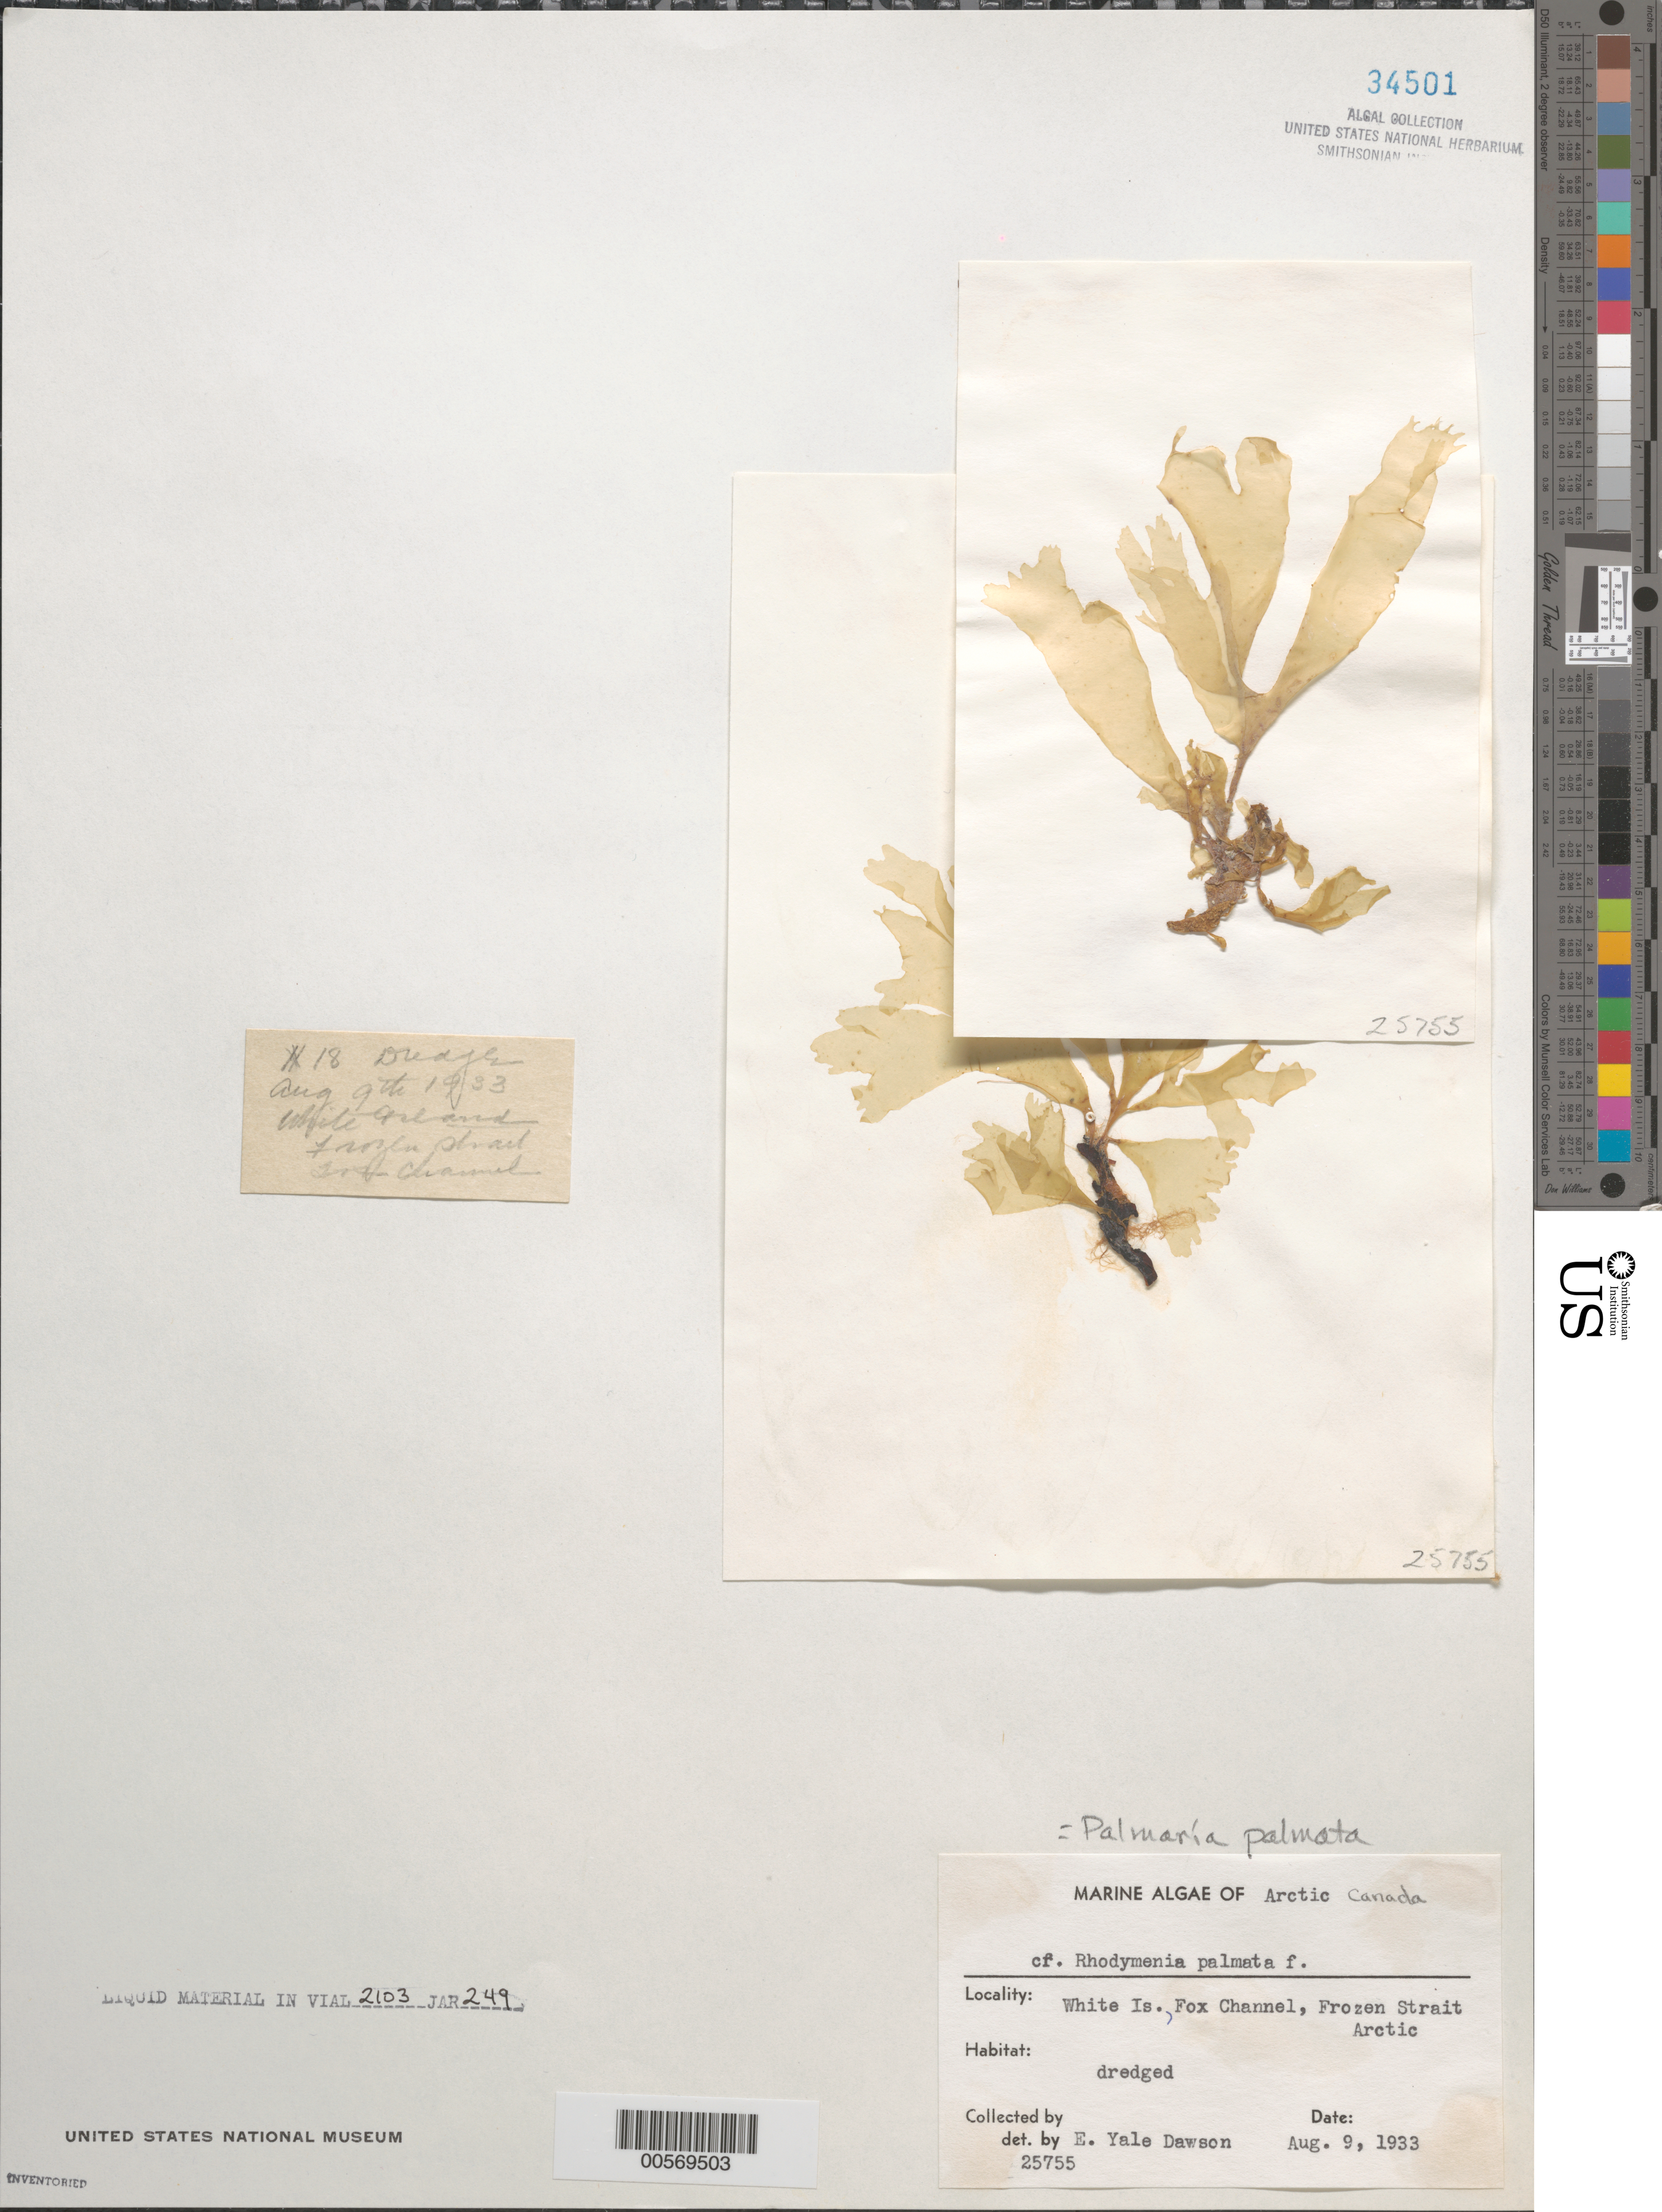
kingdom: Plantae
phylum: Rhodophyta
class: Florideophyceae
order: Palmariales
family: Palmariaceae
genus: Palmaria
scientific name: Palmaria palmata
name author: (L.) F. Weber & D. Mohr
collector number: EYD 25755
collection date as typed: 09 Aug 1933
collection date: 1933-08-09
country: Canada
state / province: Nunavut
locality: White island, foxe channel, frozen strait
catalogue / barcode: US 34501